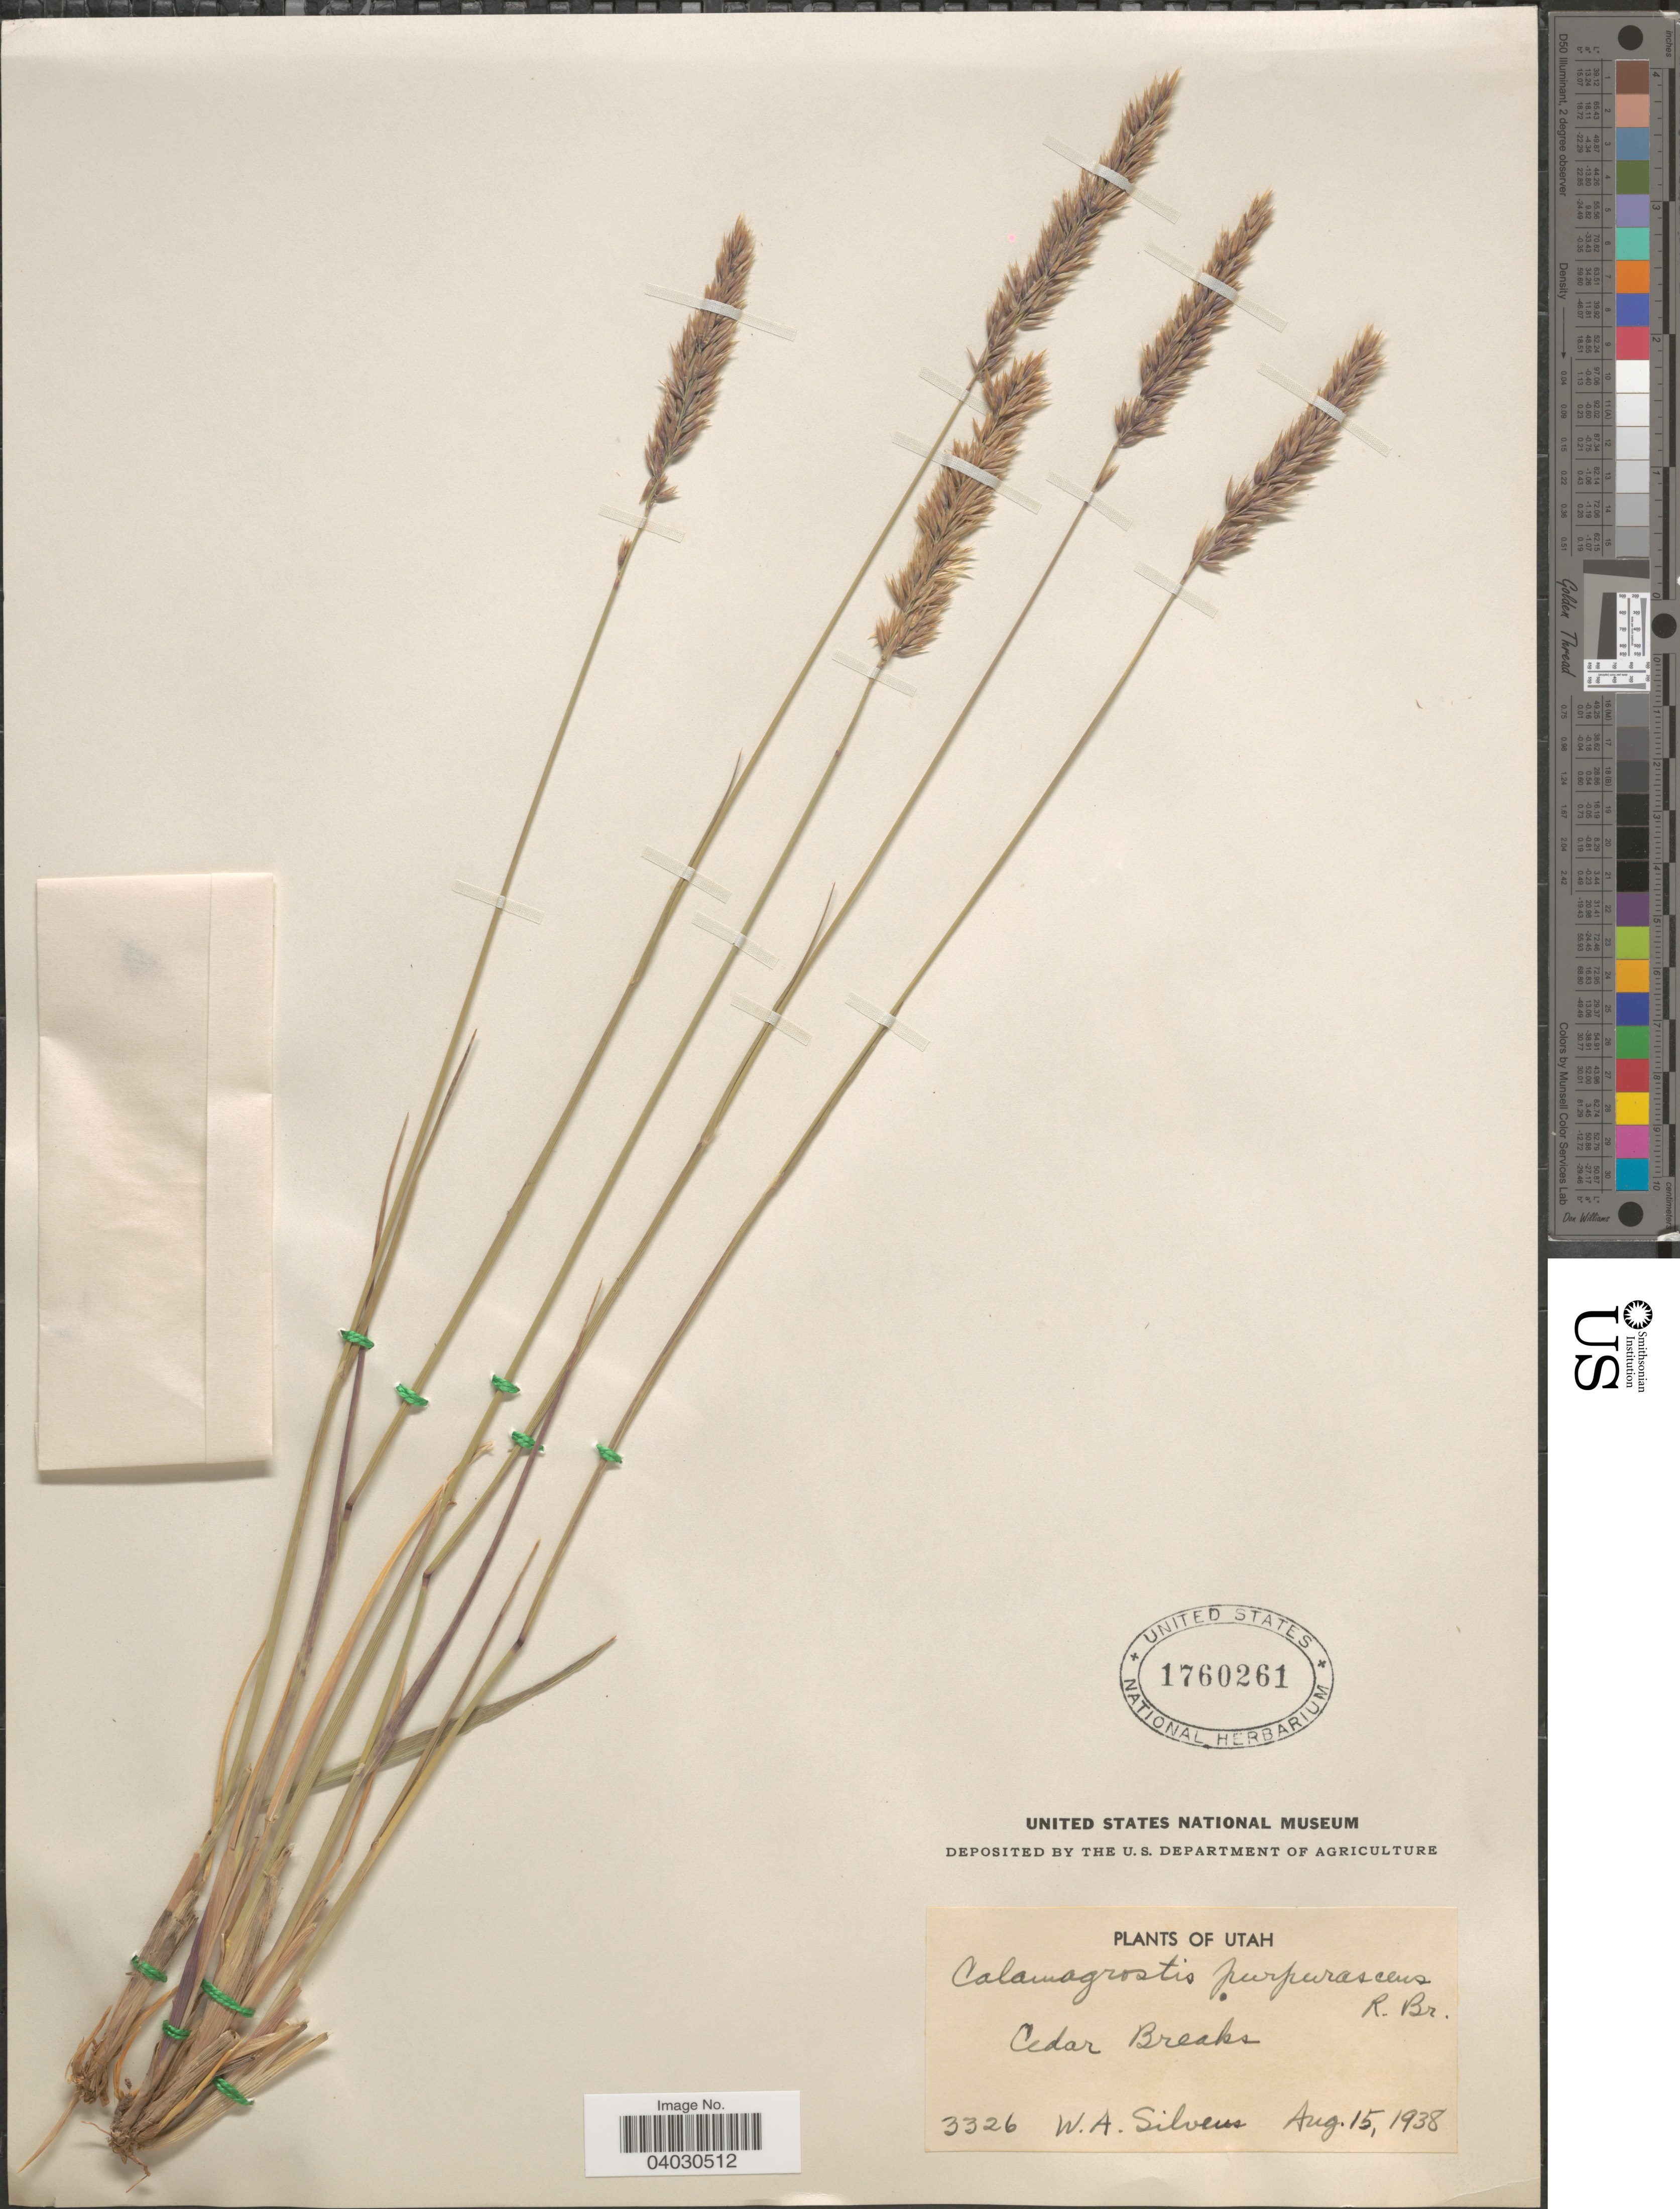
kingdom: Plantae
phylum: Tracheophyta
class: Liliopsida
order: Poales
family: Poaceae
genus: Calamagrostis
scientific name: Calamagrostis purpurascens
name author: R. Br.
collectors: W. Silveus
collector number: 3326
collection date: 1938-08-15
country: United States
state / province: Utah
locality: Cedar Breaks.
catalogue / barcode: US 1760261